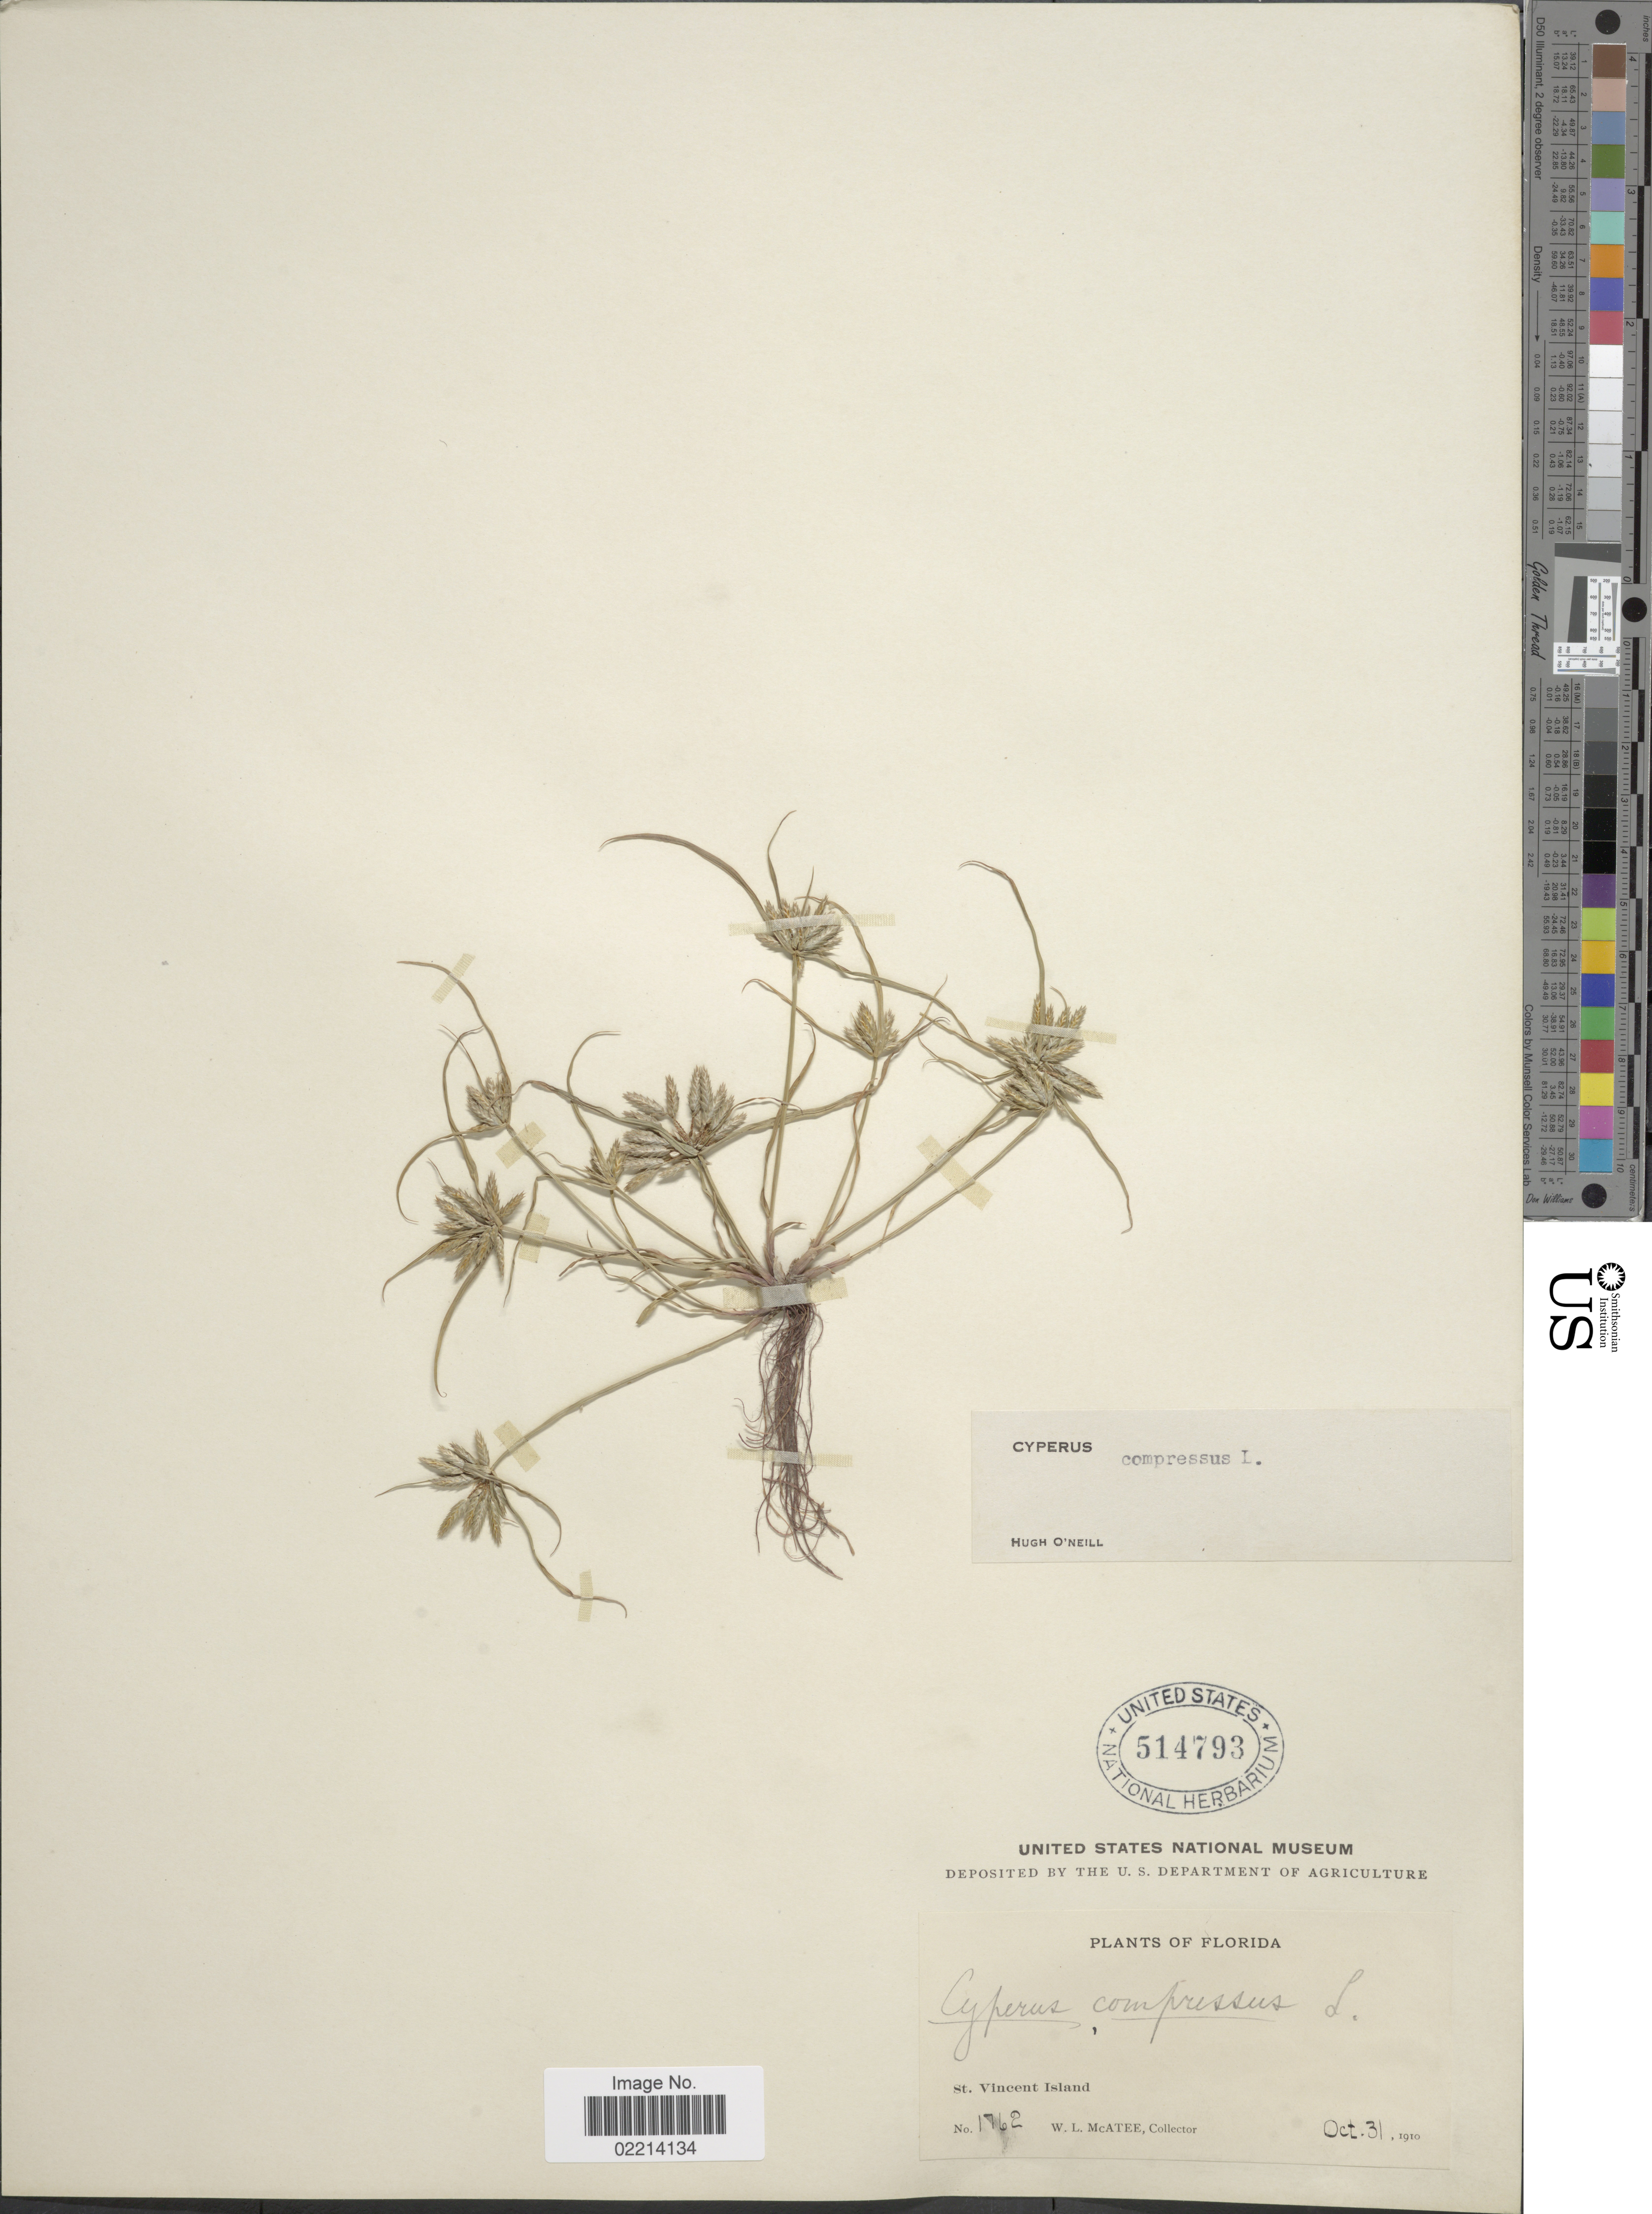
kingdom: Plantae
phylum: Tracheophyta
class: Liliopsida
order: Poales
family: Cyperaceae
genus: Cyperus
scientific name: Cyperus compressus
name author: L.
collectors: W. McAtee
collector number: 1762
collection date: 1910-10-31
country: United States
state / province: Florida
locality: St. Vincent Island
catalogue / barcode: US 514793